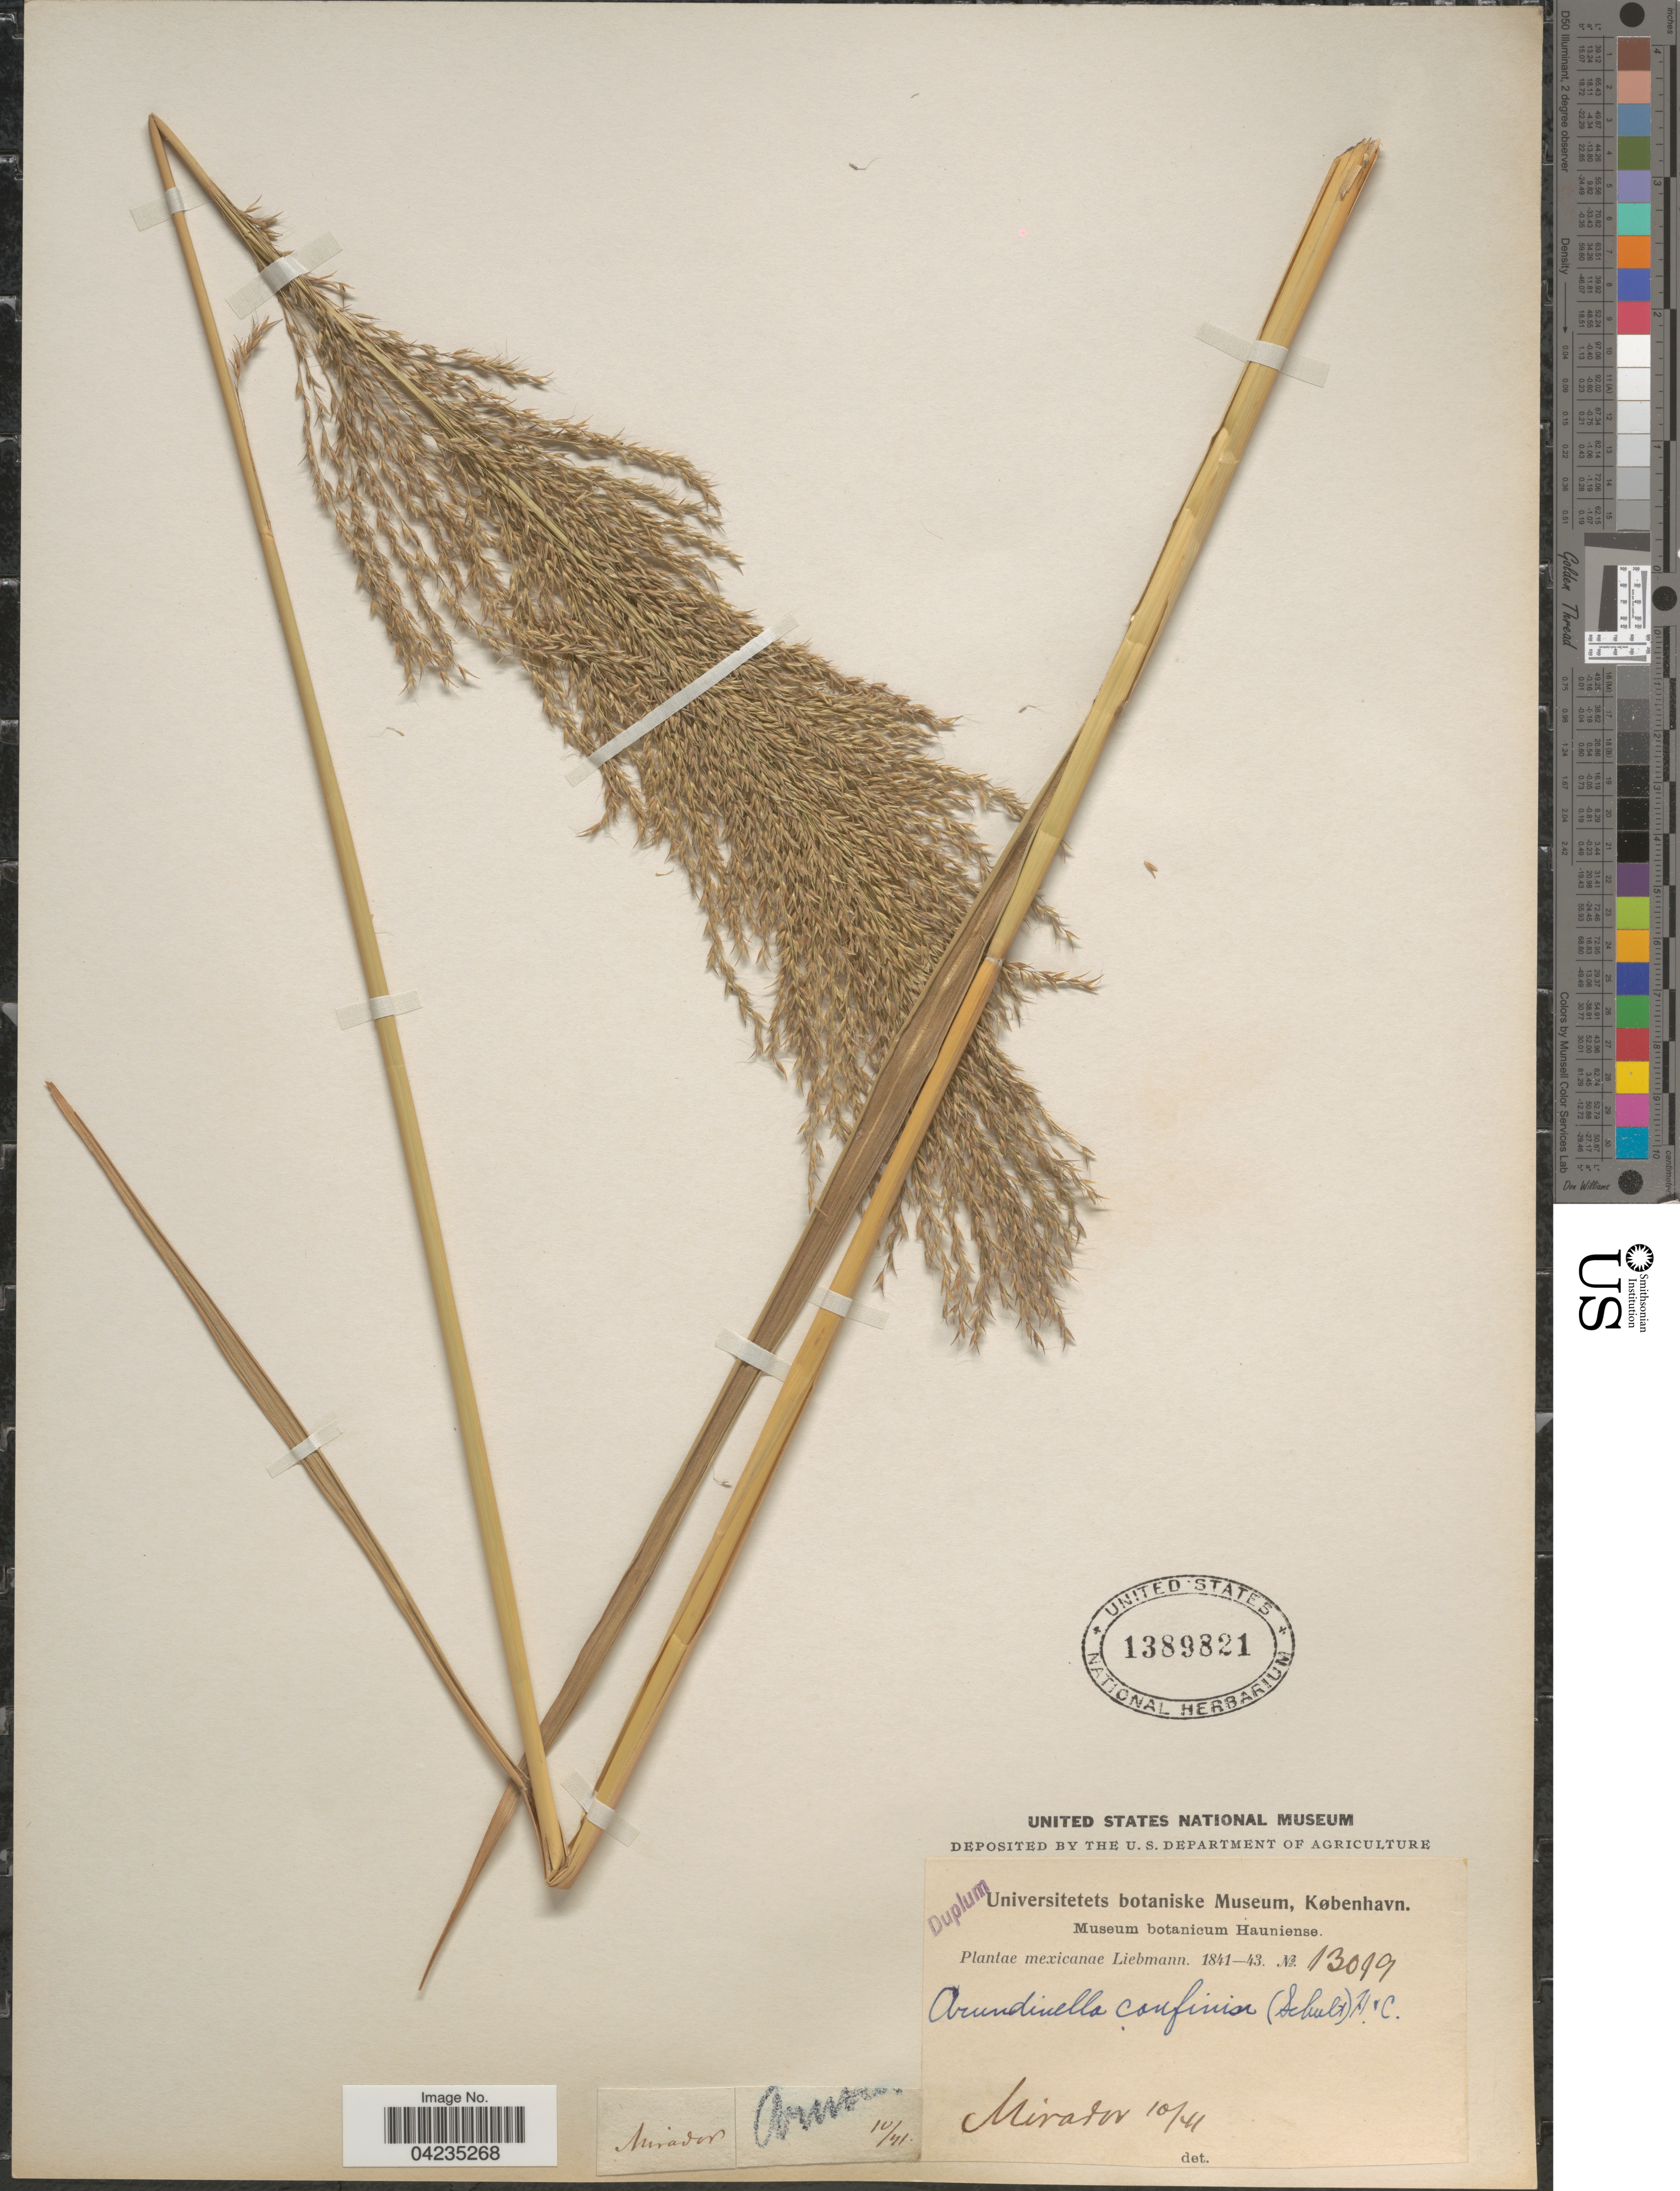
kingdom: Plantae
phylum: Tracheophyta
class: Liliopsida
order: Poales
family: Poaceae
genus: Arundinella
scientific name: Arundinella hispida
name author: (Humb. & Bonpl. ex Willd.) Kuntze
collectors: Liebmann, --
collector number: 13099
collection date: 1841-10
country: Mexico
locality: Mirador.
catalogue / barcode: US 1389821